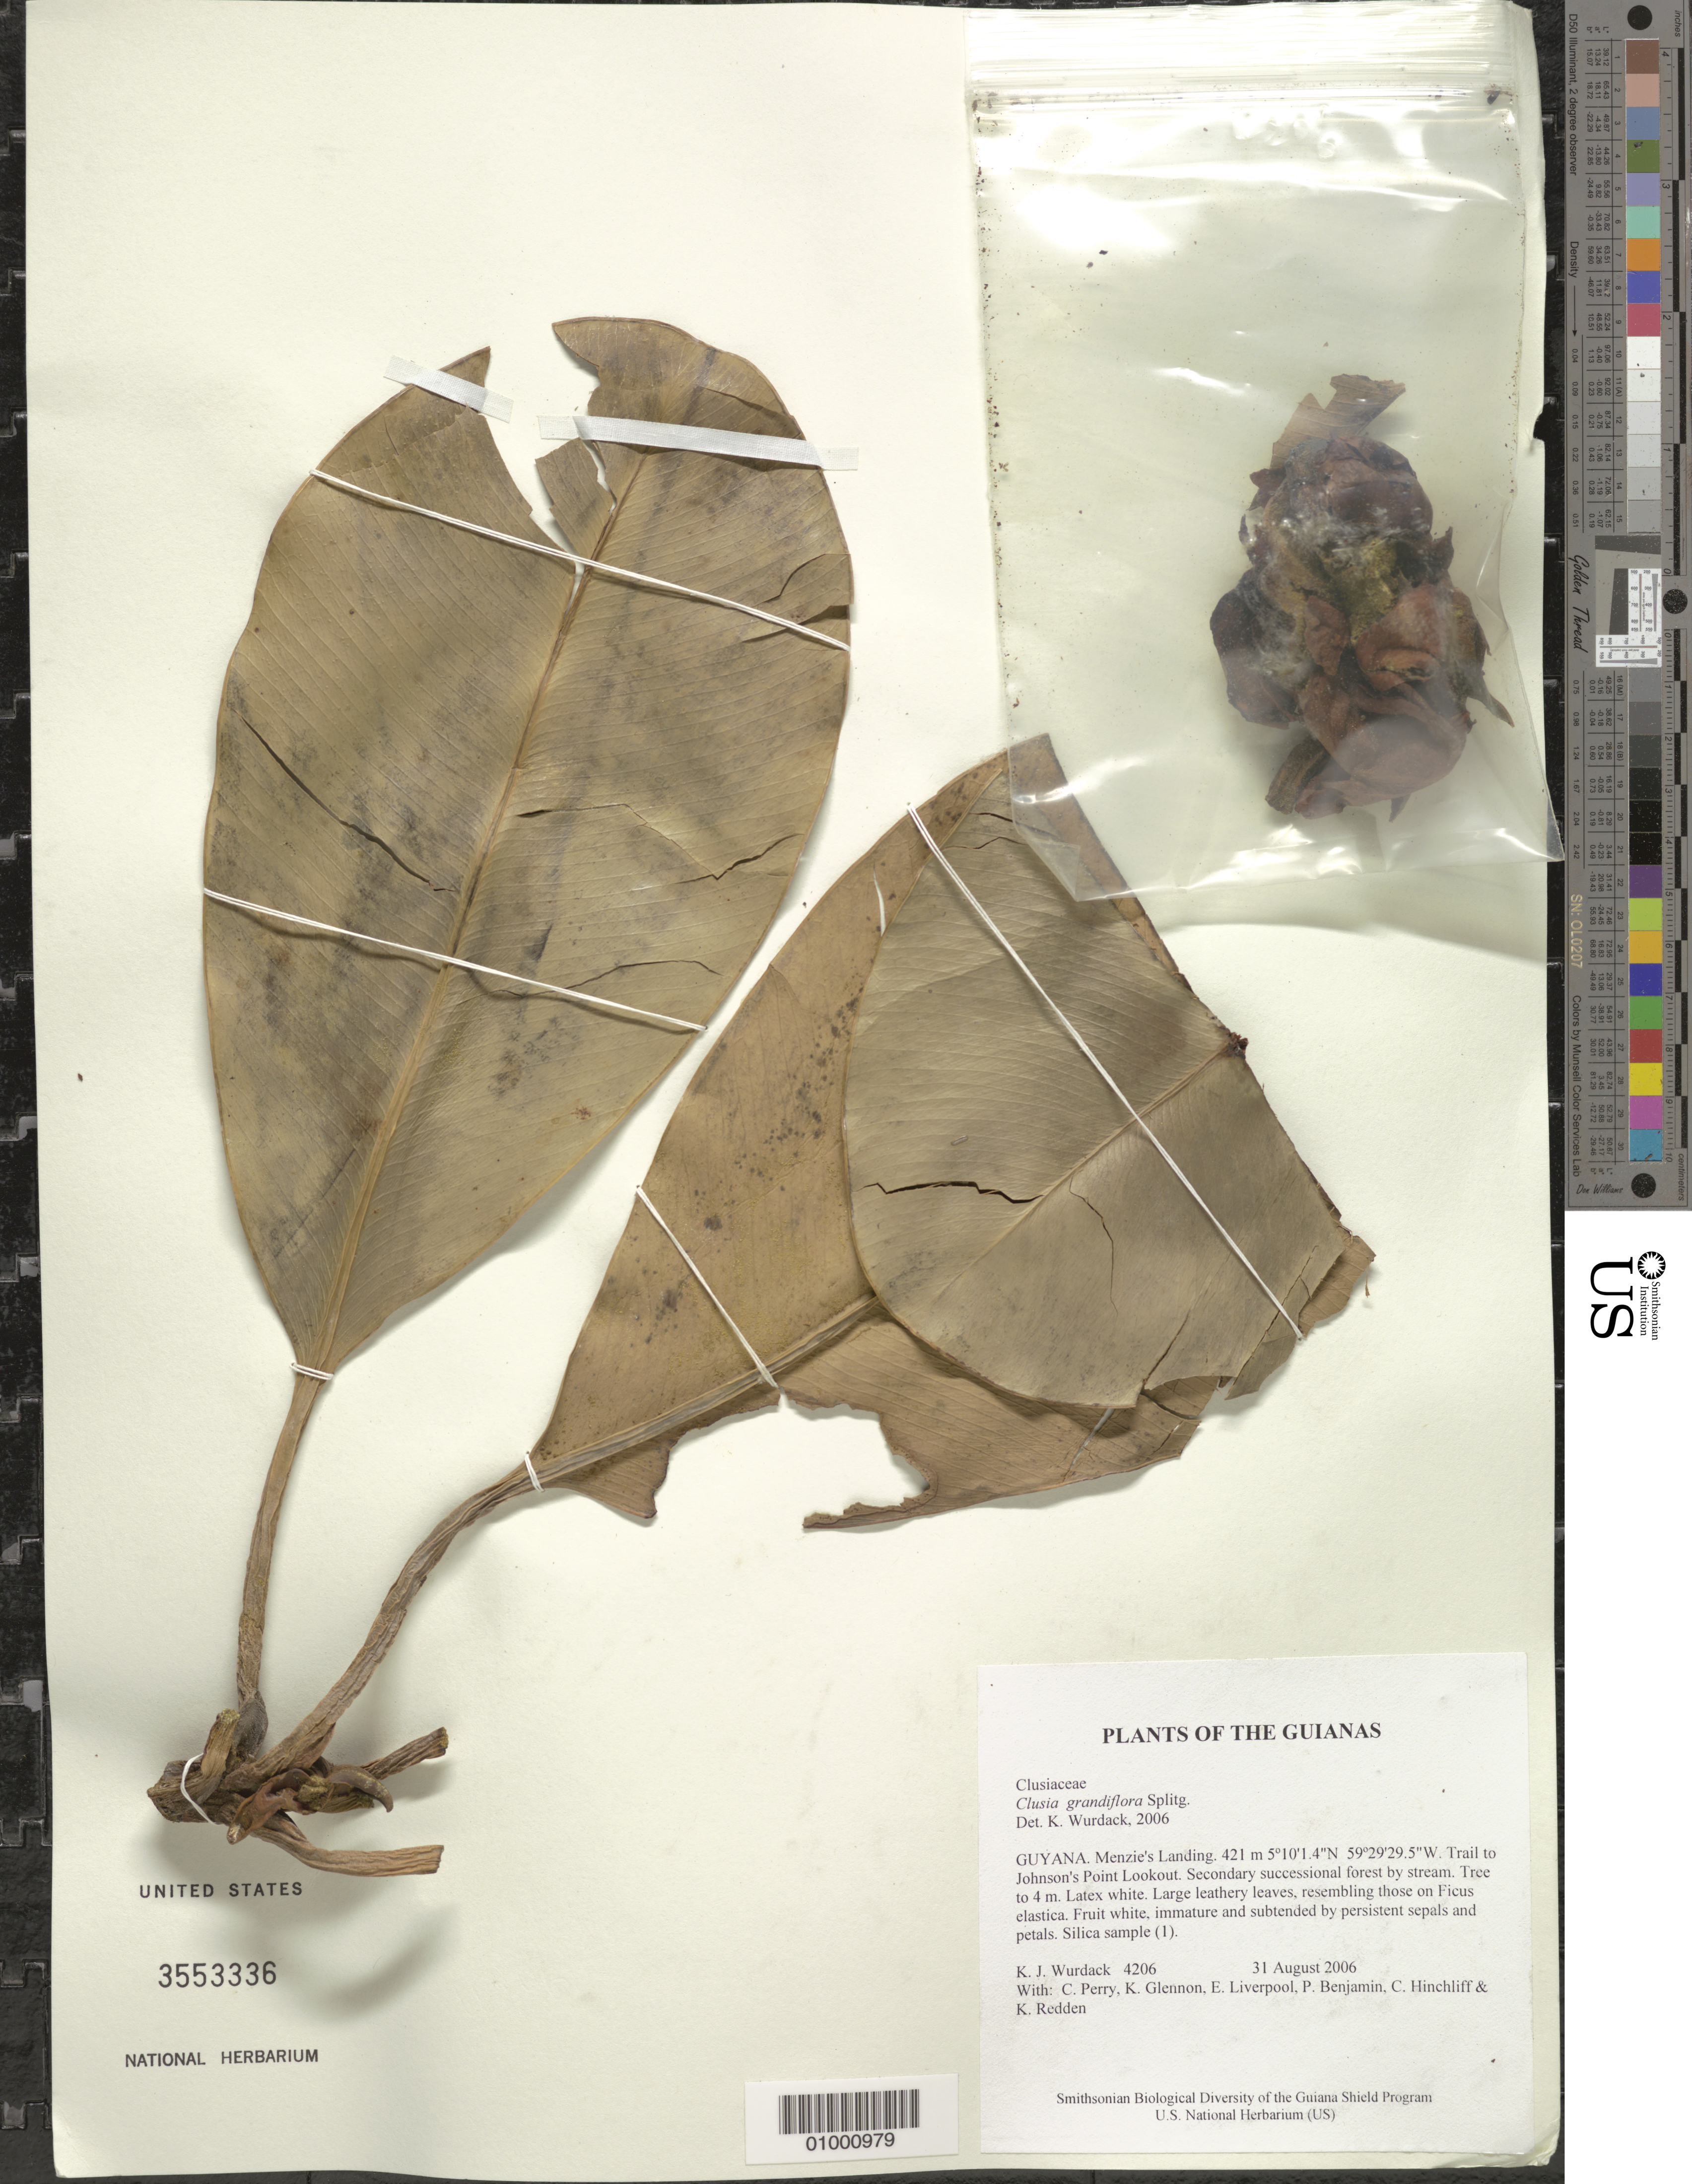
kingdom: Plantae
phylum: Tracheophyta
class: Magnoliopsida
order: Malpighiales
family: Clusiaceae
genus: Clusia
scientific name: Clusia grandiflora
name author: Splitg.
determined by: Wurdack, Kenneth J., (US), Smithsonian Institution - National Museum of Natural History (UNITED STATES)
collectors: K. Wurdack, C. Perry, K. Glennon, E. Liverpool, P. Benjamin, C. E. Hinchliff & K. M. Redden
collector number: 4206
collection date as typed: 31 August 2006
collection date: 2006-08-31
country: Guyana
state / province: Potaro-Siparuni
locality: Menzie's Landing. Trail to Johnson's Point Lookout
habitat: Secondary successional forest by stream.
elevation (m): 421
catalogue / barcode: US 3553336